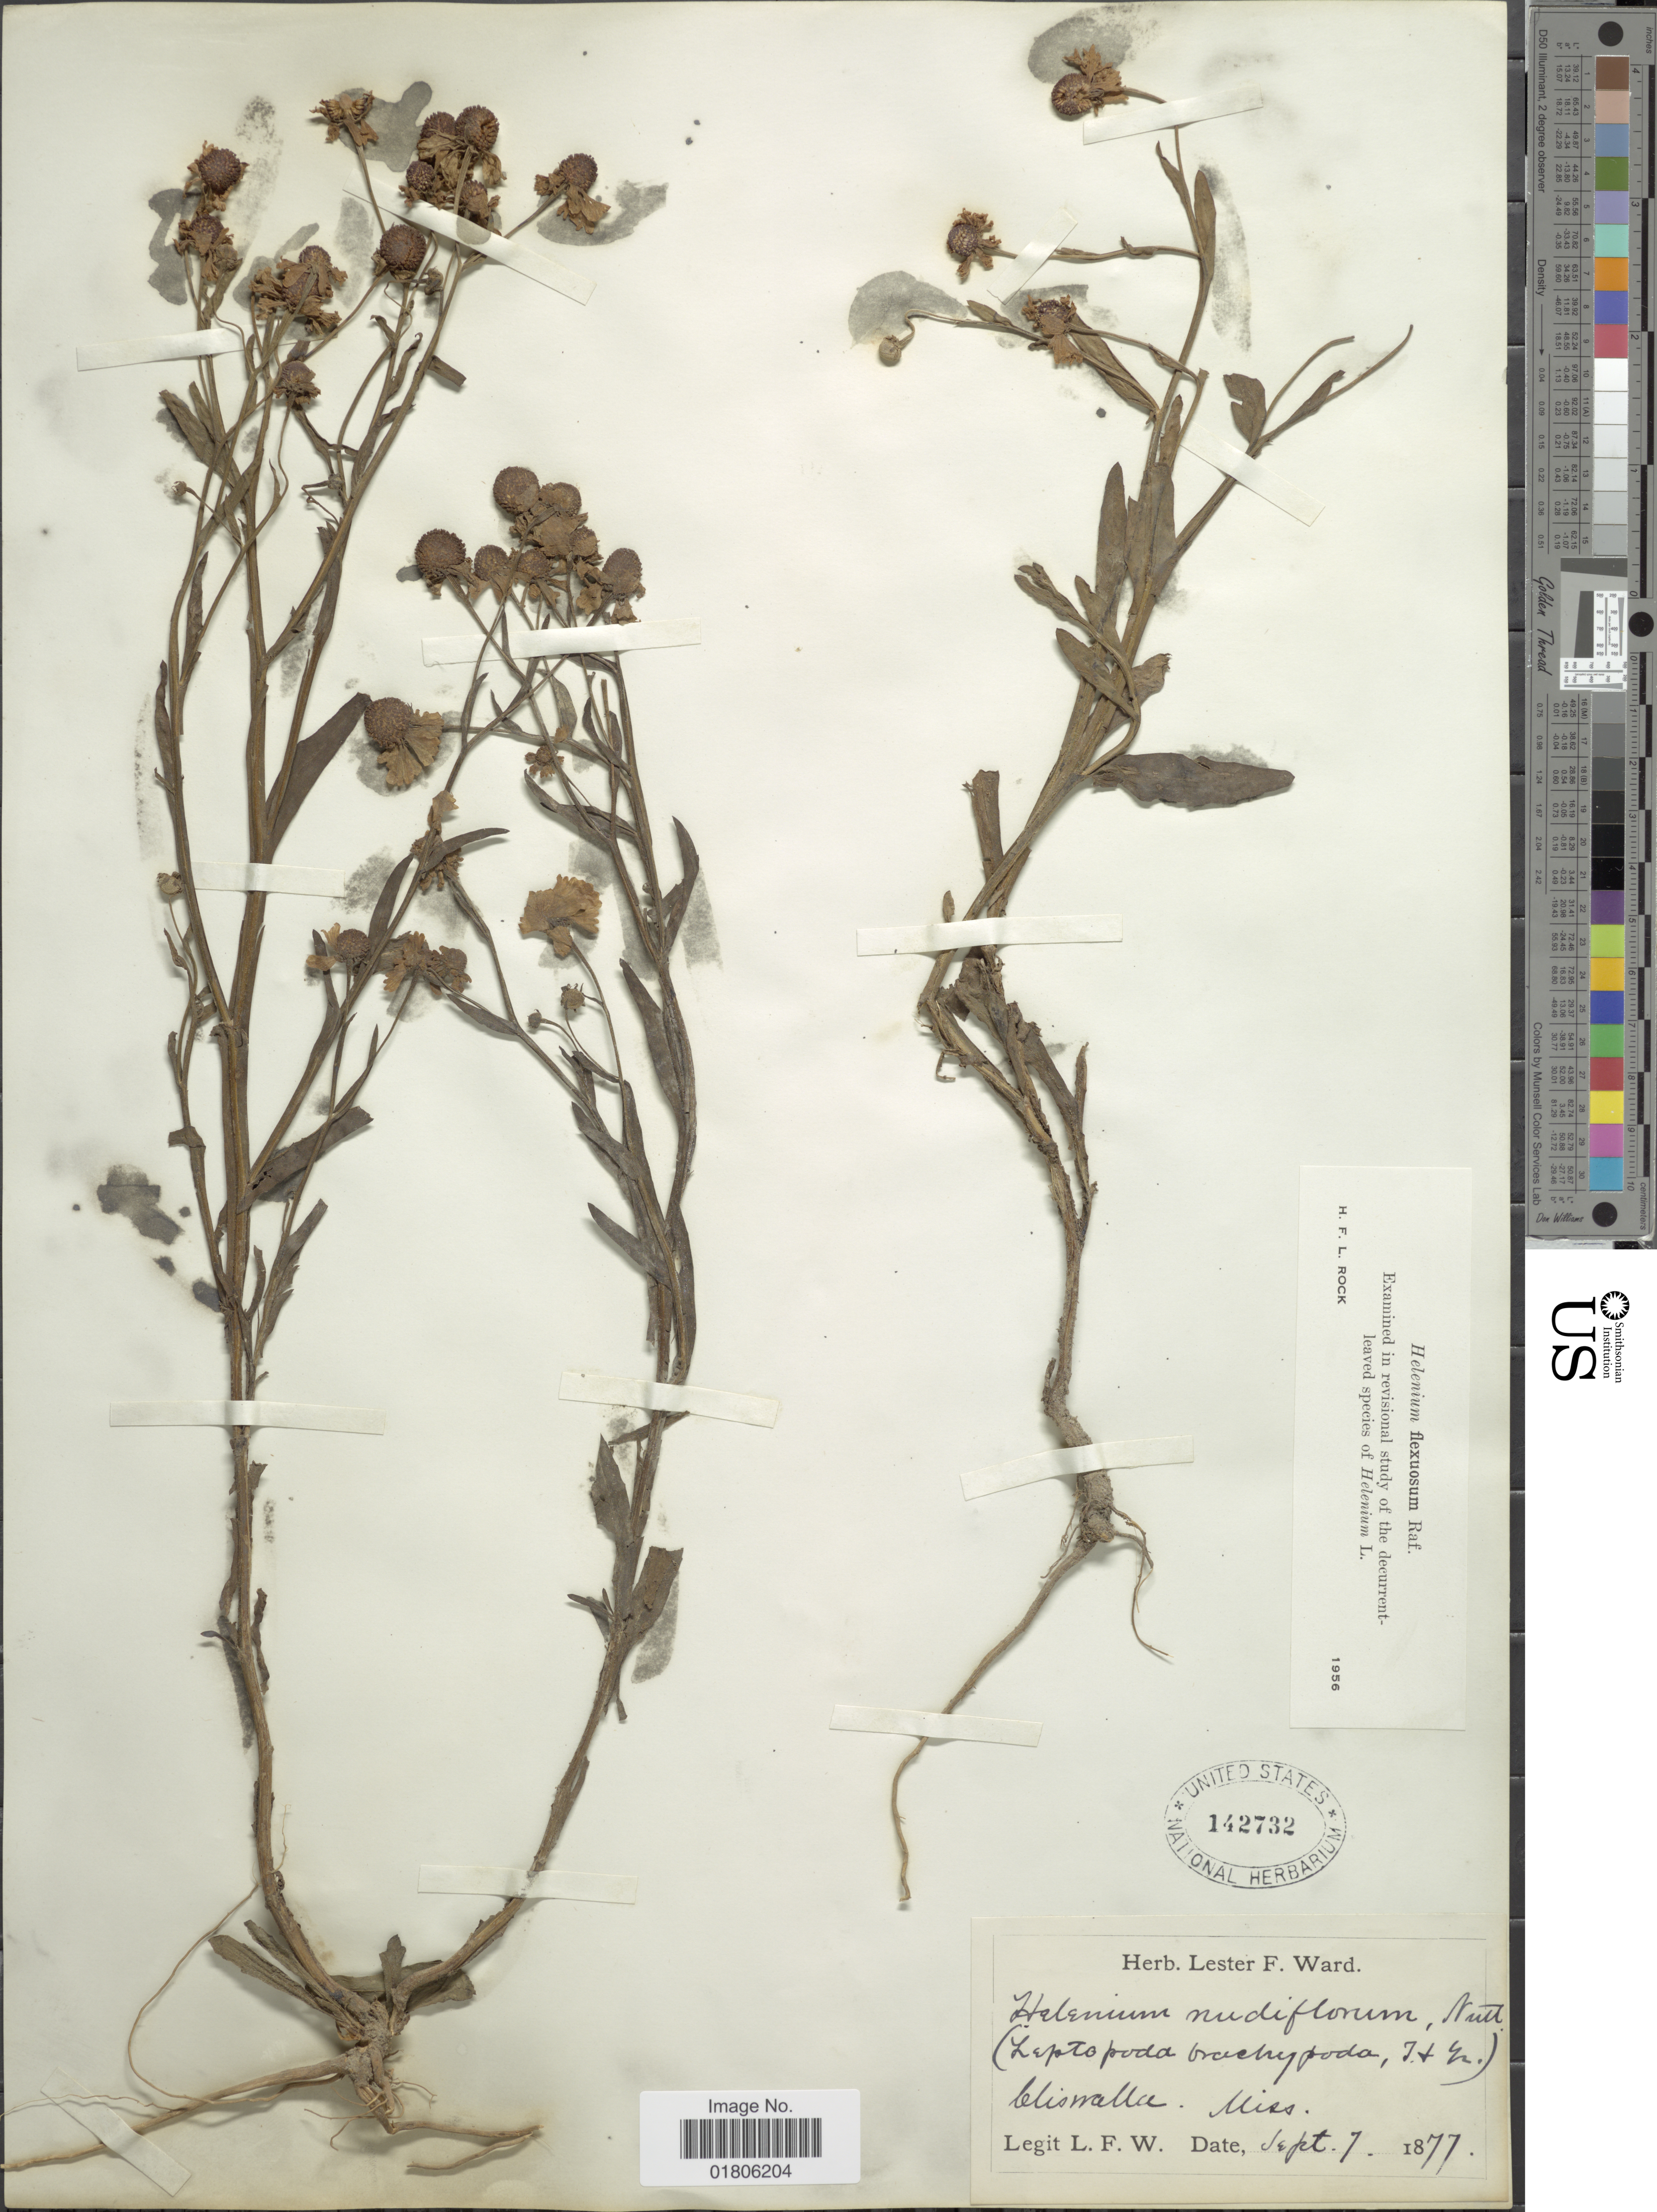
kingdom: Plantae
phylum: Tracheophyta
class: Magnoliopsida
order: Asterales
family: Asteraceae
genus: Helenium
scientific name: Helenium flexuosum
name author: Raf.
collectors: L. F. Ward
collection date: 1877-09-07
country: United States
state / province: Mississippi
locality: Cliswallace. [interpreted]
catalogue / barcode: US 142732